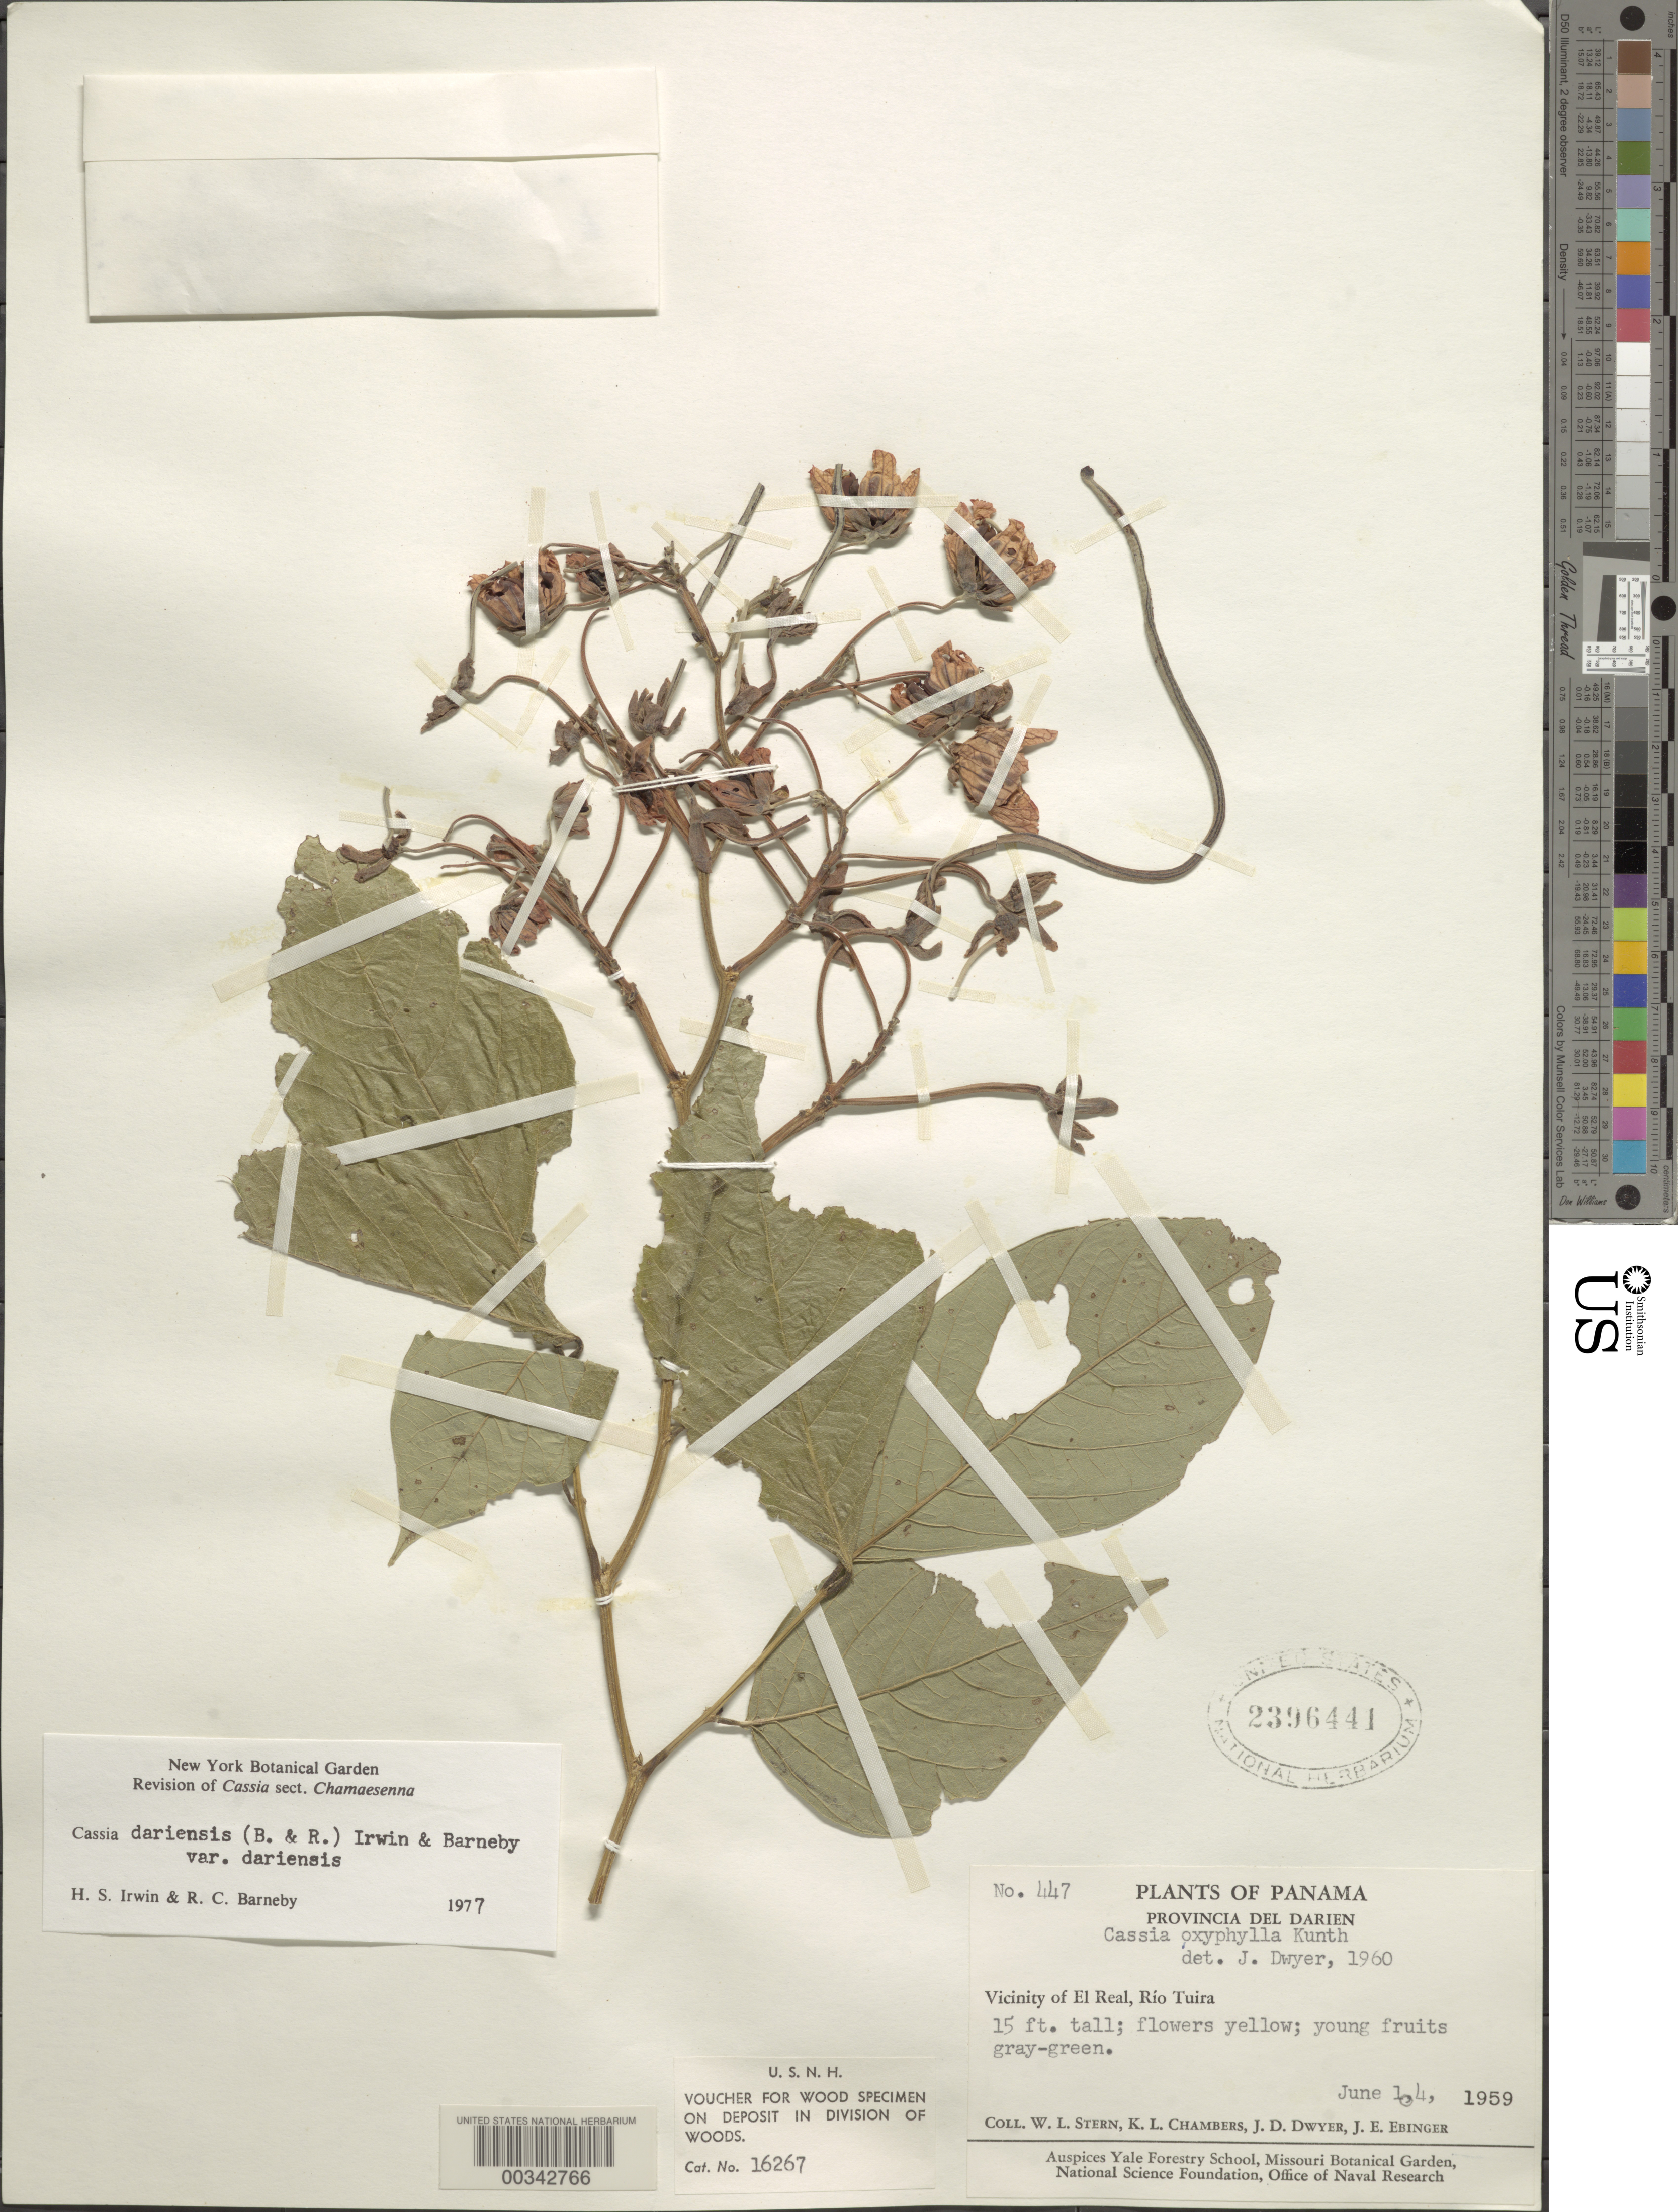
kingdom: Plantae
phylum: Tracheophyta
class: Magnoliopsida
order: Fabales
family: Fabaceae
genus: Senna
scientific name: Senna dariensis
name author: (Britton & Rose) H.S. Irwin & Barneby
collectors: W. L. Stern, K. L. Chambers, J. D. Dwyer & J. Ebinger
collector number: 447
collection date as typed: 14 Jun 1959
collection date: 1959-06-14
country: Panama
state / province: Darién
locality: Vicinity of el Real, Rio Tuna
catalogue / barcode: US 2396441